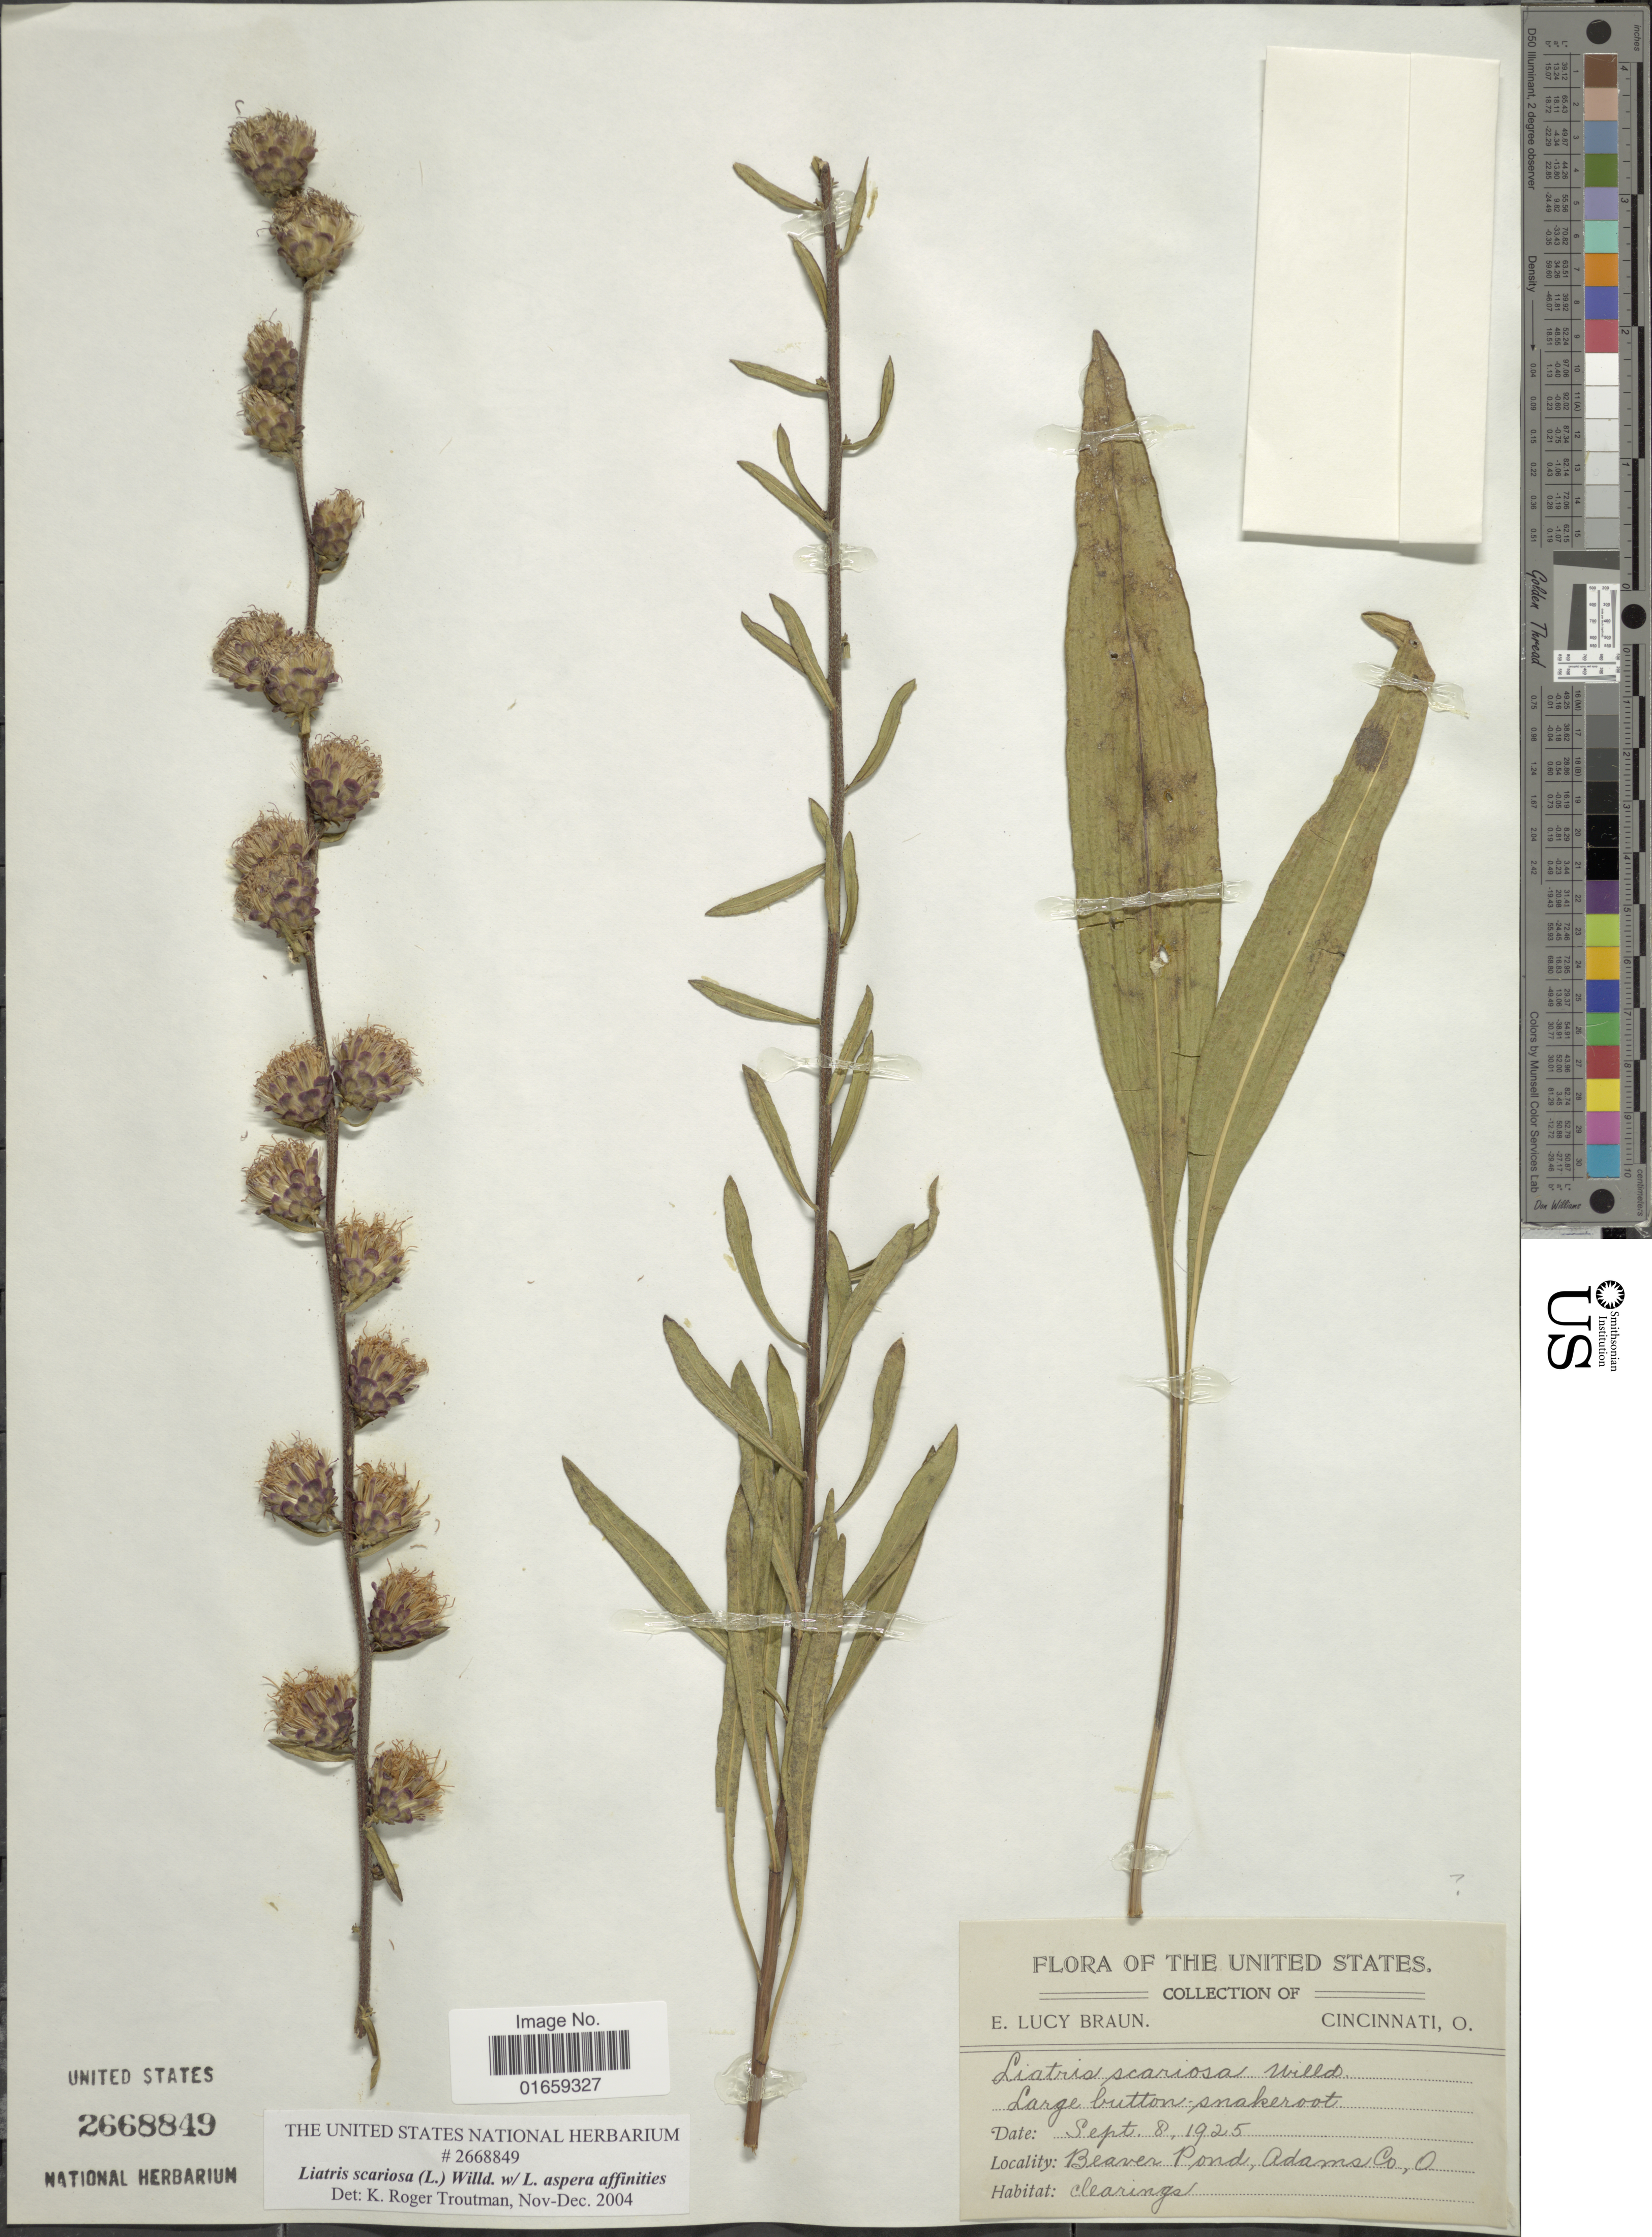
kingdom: Plantae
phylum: Tracheophyta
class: Magnoliopsida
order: Asterales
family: Asteraceae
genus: Liatris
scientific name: Liatris scariosa var. nieuwlandii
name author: (Lunell) E.G. Voss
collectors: E. L. Braun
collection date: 1925-09-09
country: United States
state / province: Ohio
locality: Beaver Pond, Adams Co.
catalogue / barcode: US 2668849